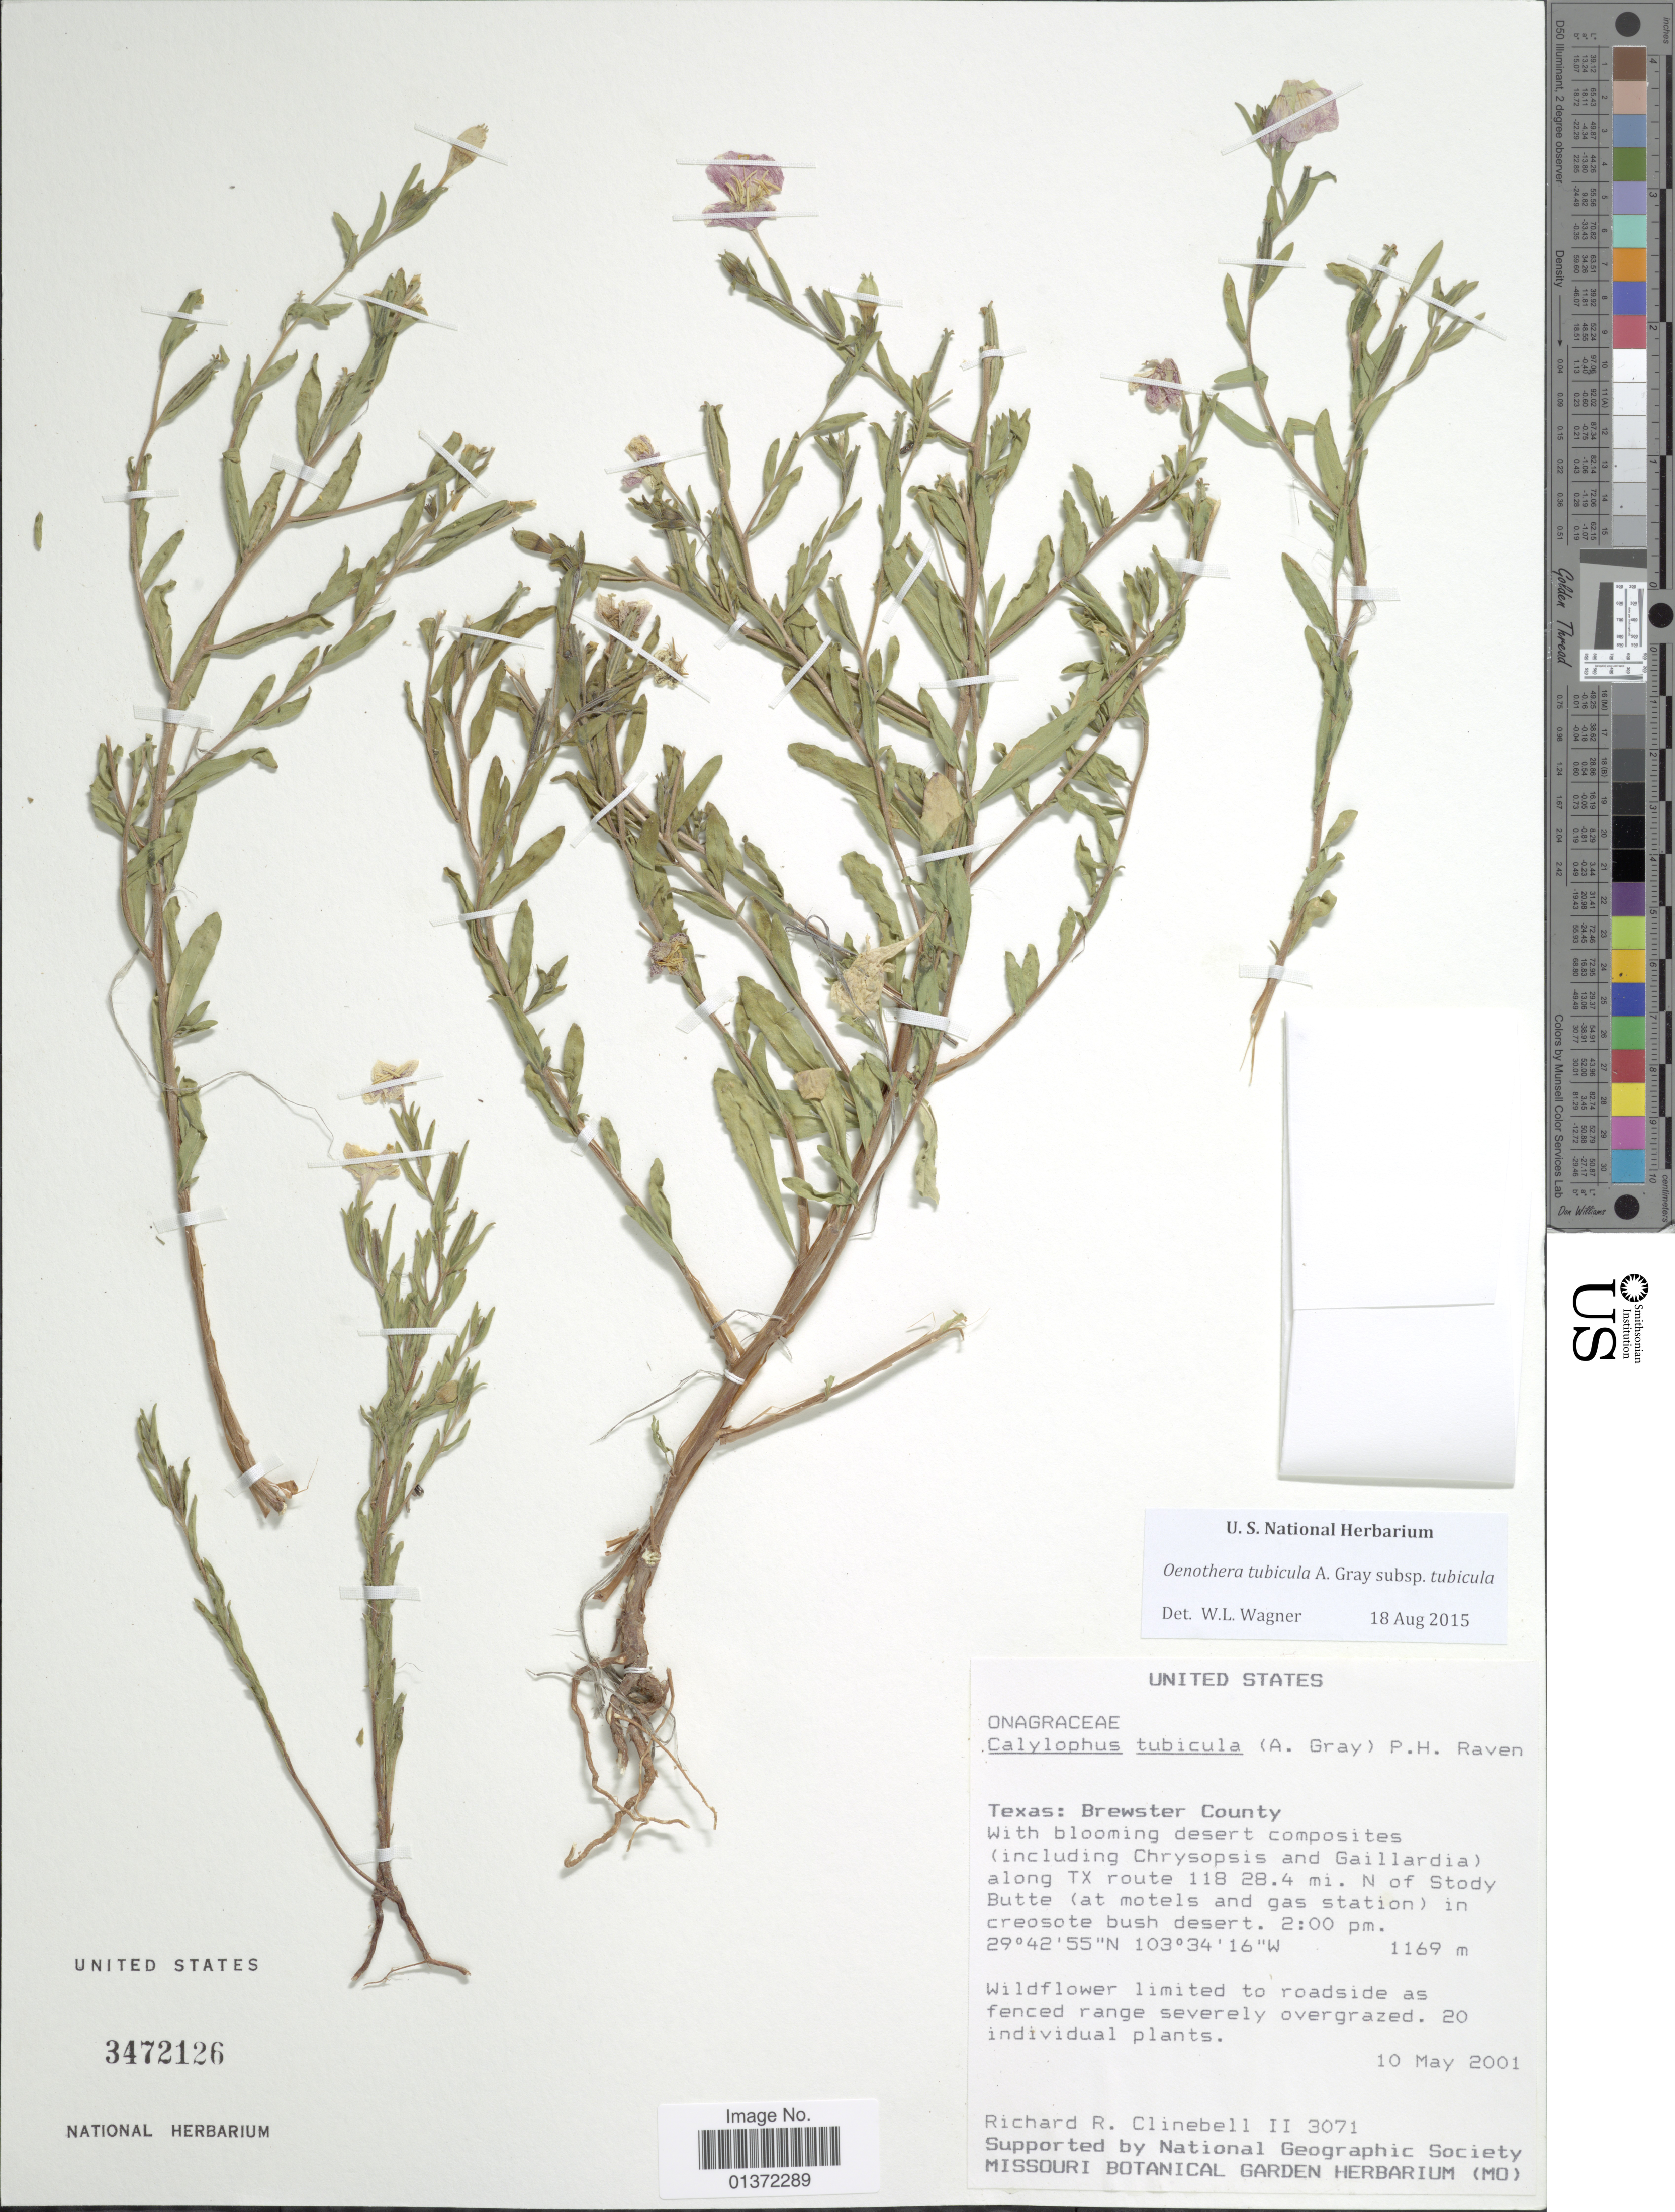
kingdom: Plantae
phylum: Tracheophyta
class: Magnoliopsida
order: Myrtales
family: Onagraceae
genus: Oenothera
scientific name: Oenothera tubicula subsp. tubicula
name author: A. Gray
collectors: R. Clinebell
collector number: II 3071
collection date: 2001-05-10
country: United States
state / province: Texas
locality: Brewster County, along TX route 188 28.4 mi N of Stody Butte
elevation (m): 1169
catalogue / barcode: US 3472126